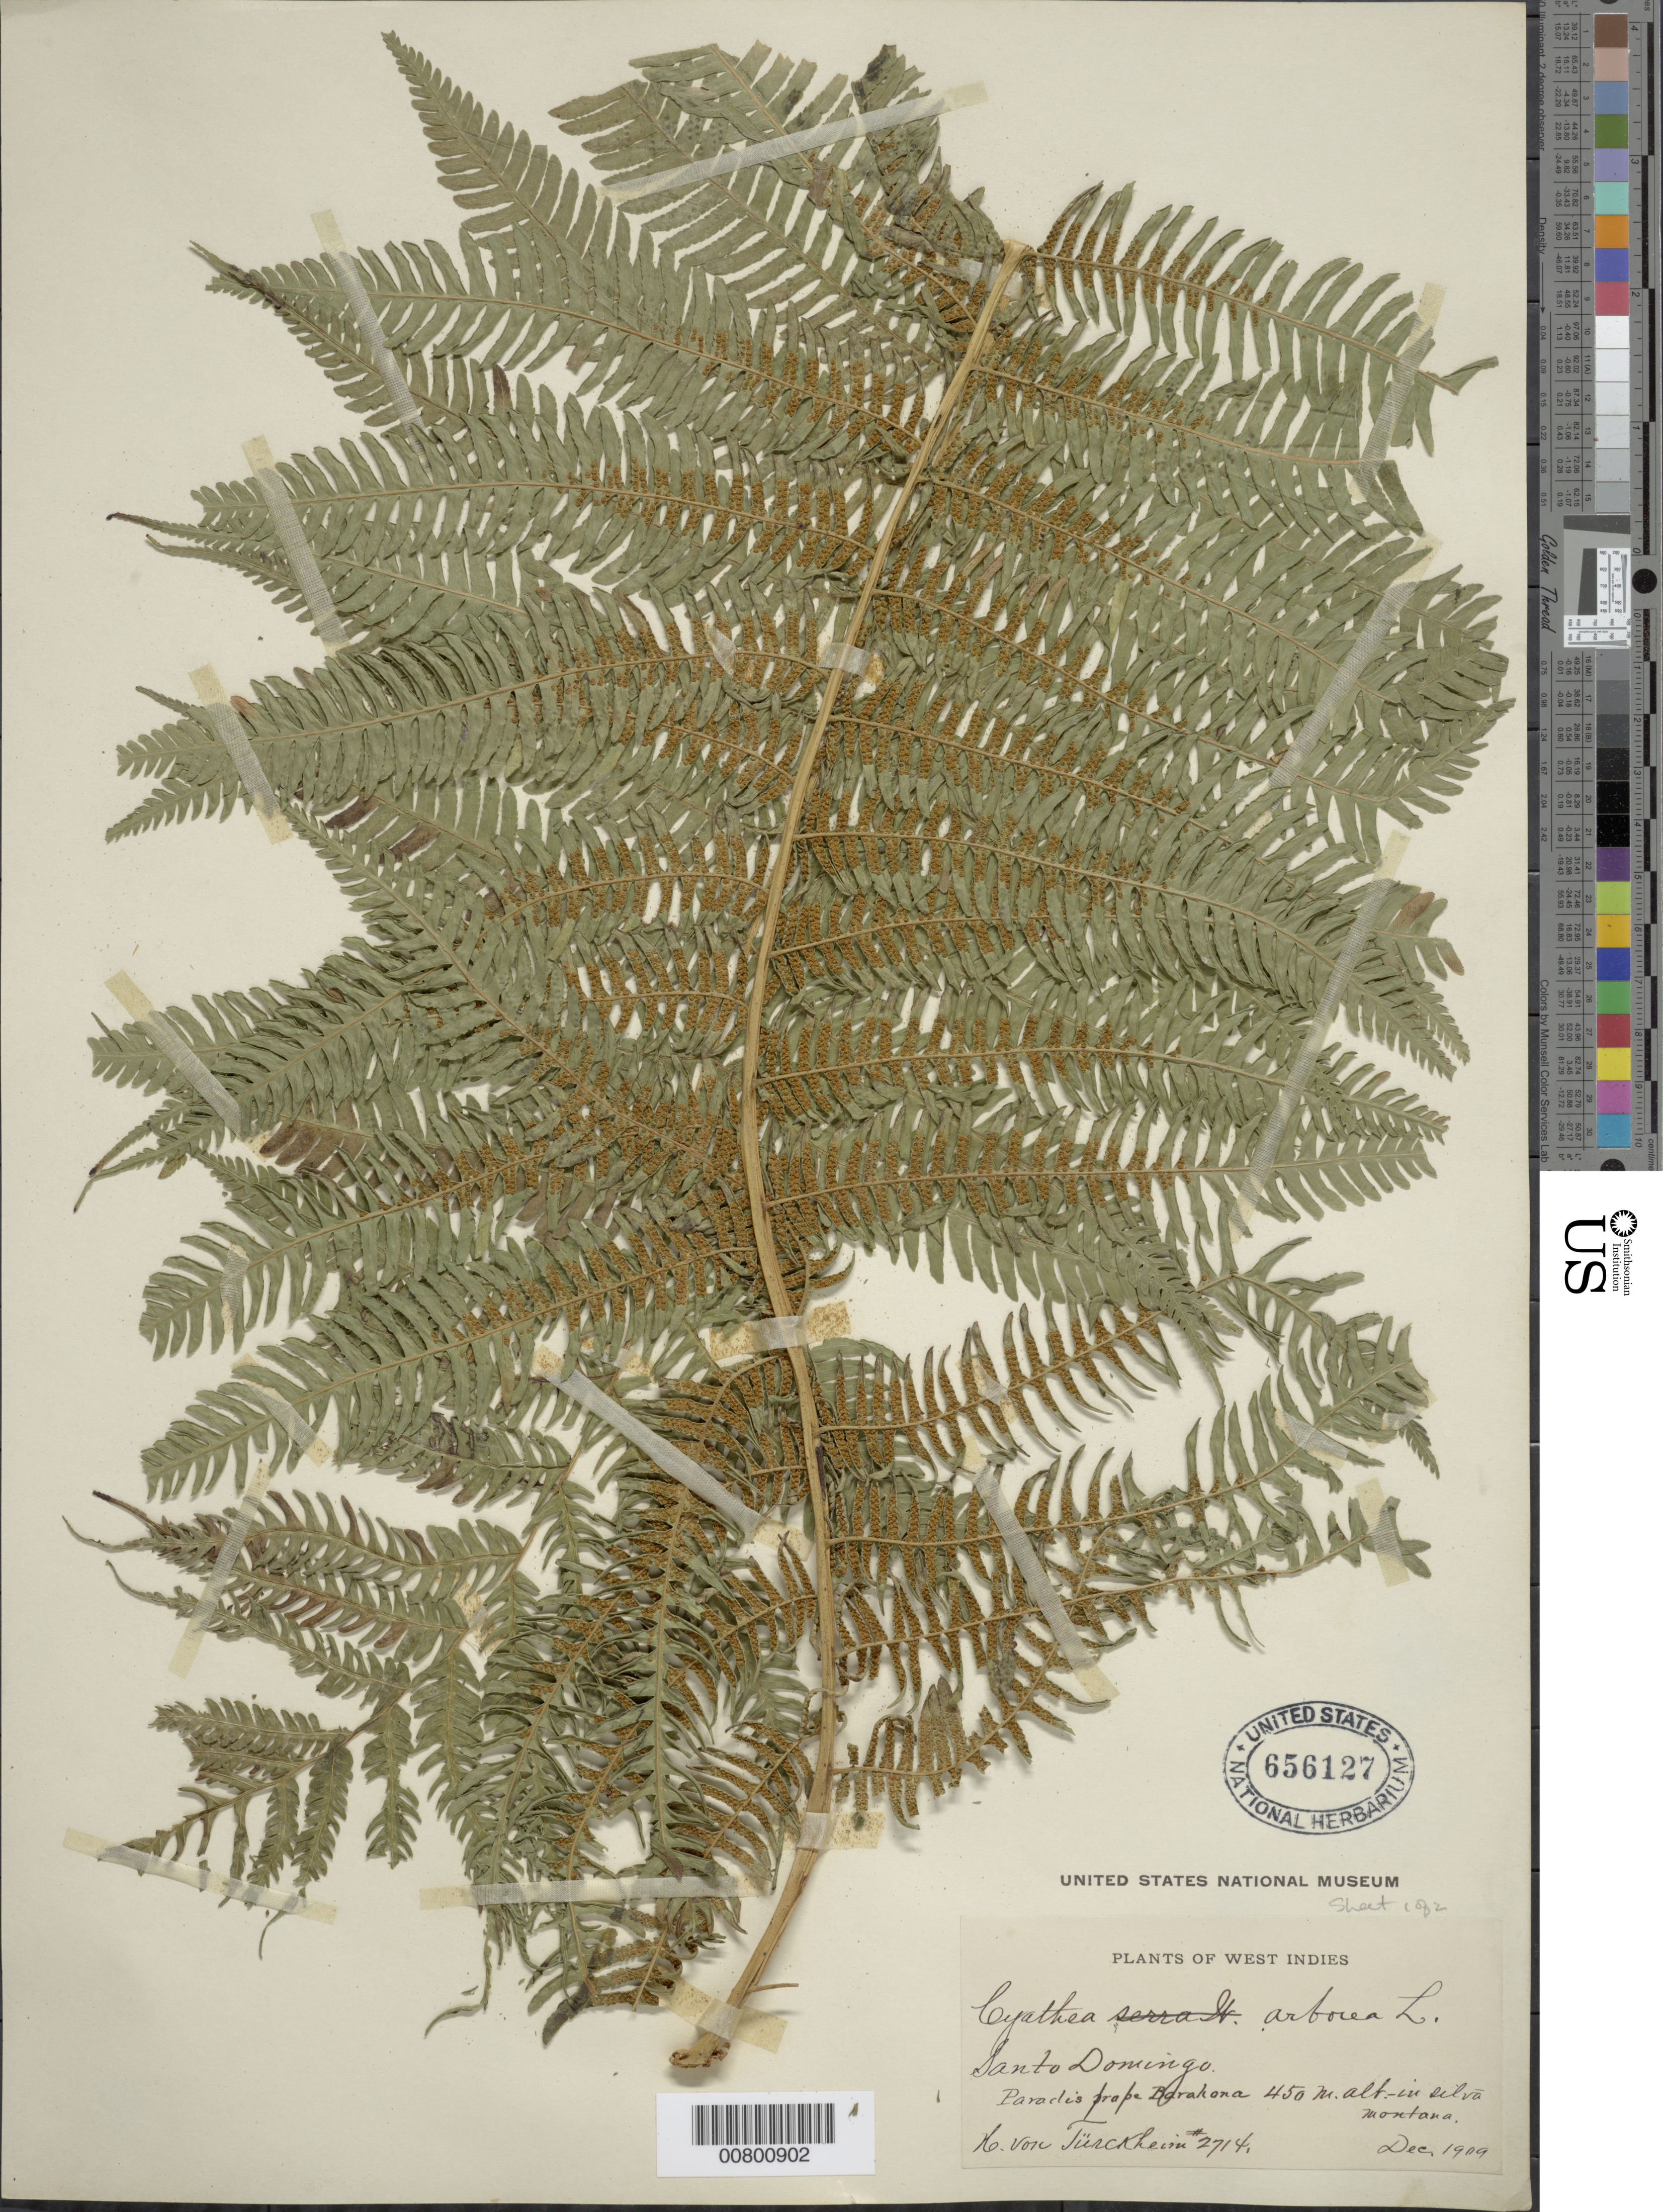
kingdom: Plantae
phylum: Tracheophyta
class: Polypodiopsida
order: Cyatheales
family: Cyatheaceae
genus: Cyathea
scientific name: Cyathea arborea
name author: (L.) Sm.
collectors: H. von Türckheim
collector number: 2714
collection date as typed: Dec 1909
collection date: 1909-12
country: Dominican Republic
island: Hispaniola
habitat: In silva montana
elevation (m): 450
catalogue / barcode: US 656127